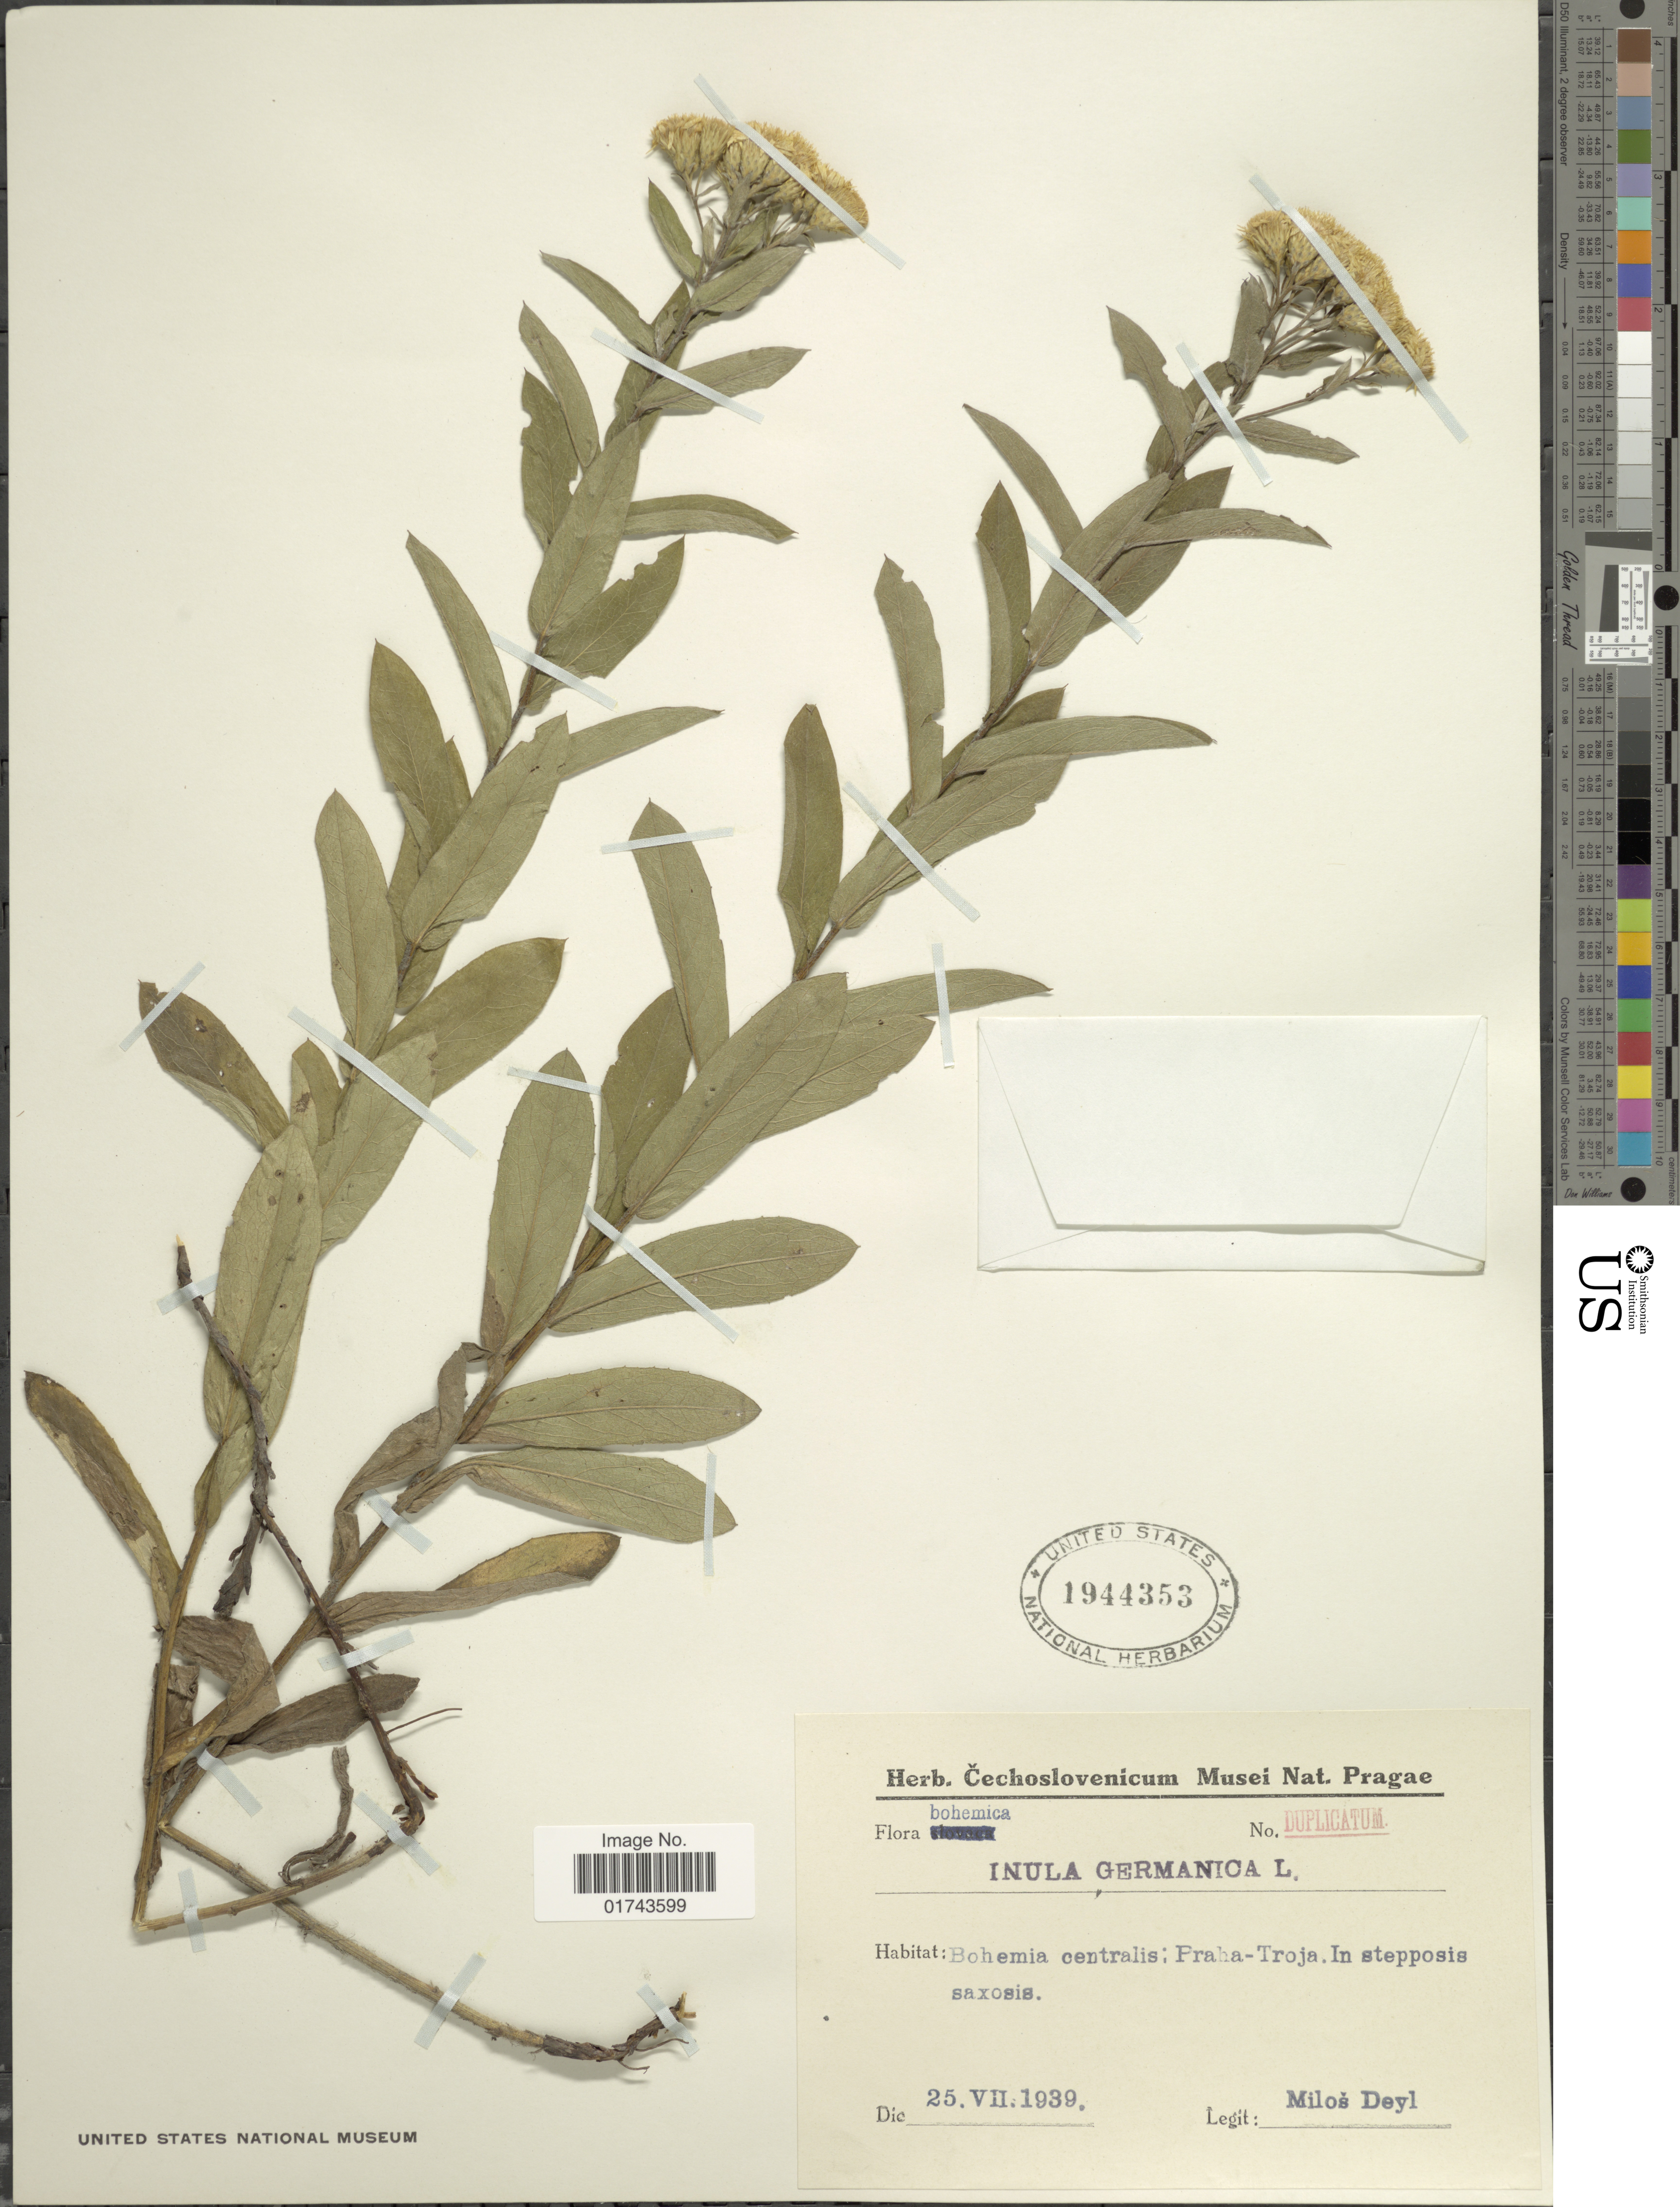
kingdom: Plantae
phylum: Tracheophyta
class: Magnoliopsida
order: Asterales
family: Asteraceae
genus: Inula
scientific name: Inula germanica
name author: L.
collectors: M. Deyl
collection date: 1939-07-25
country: Czechia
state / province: Central Bohemian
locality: Praha-Troja. In stepposis saxosis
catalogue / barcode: US 1944353